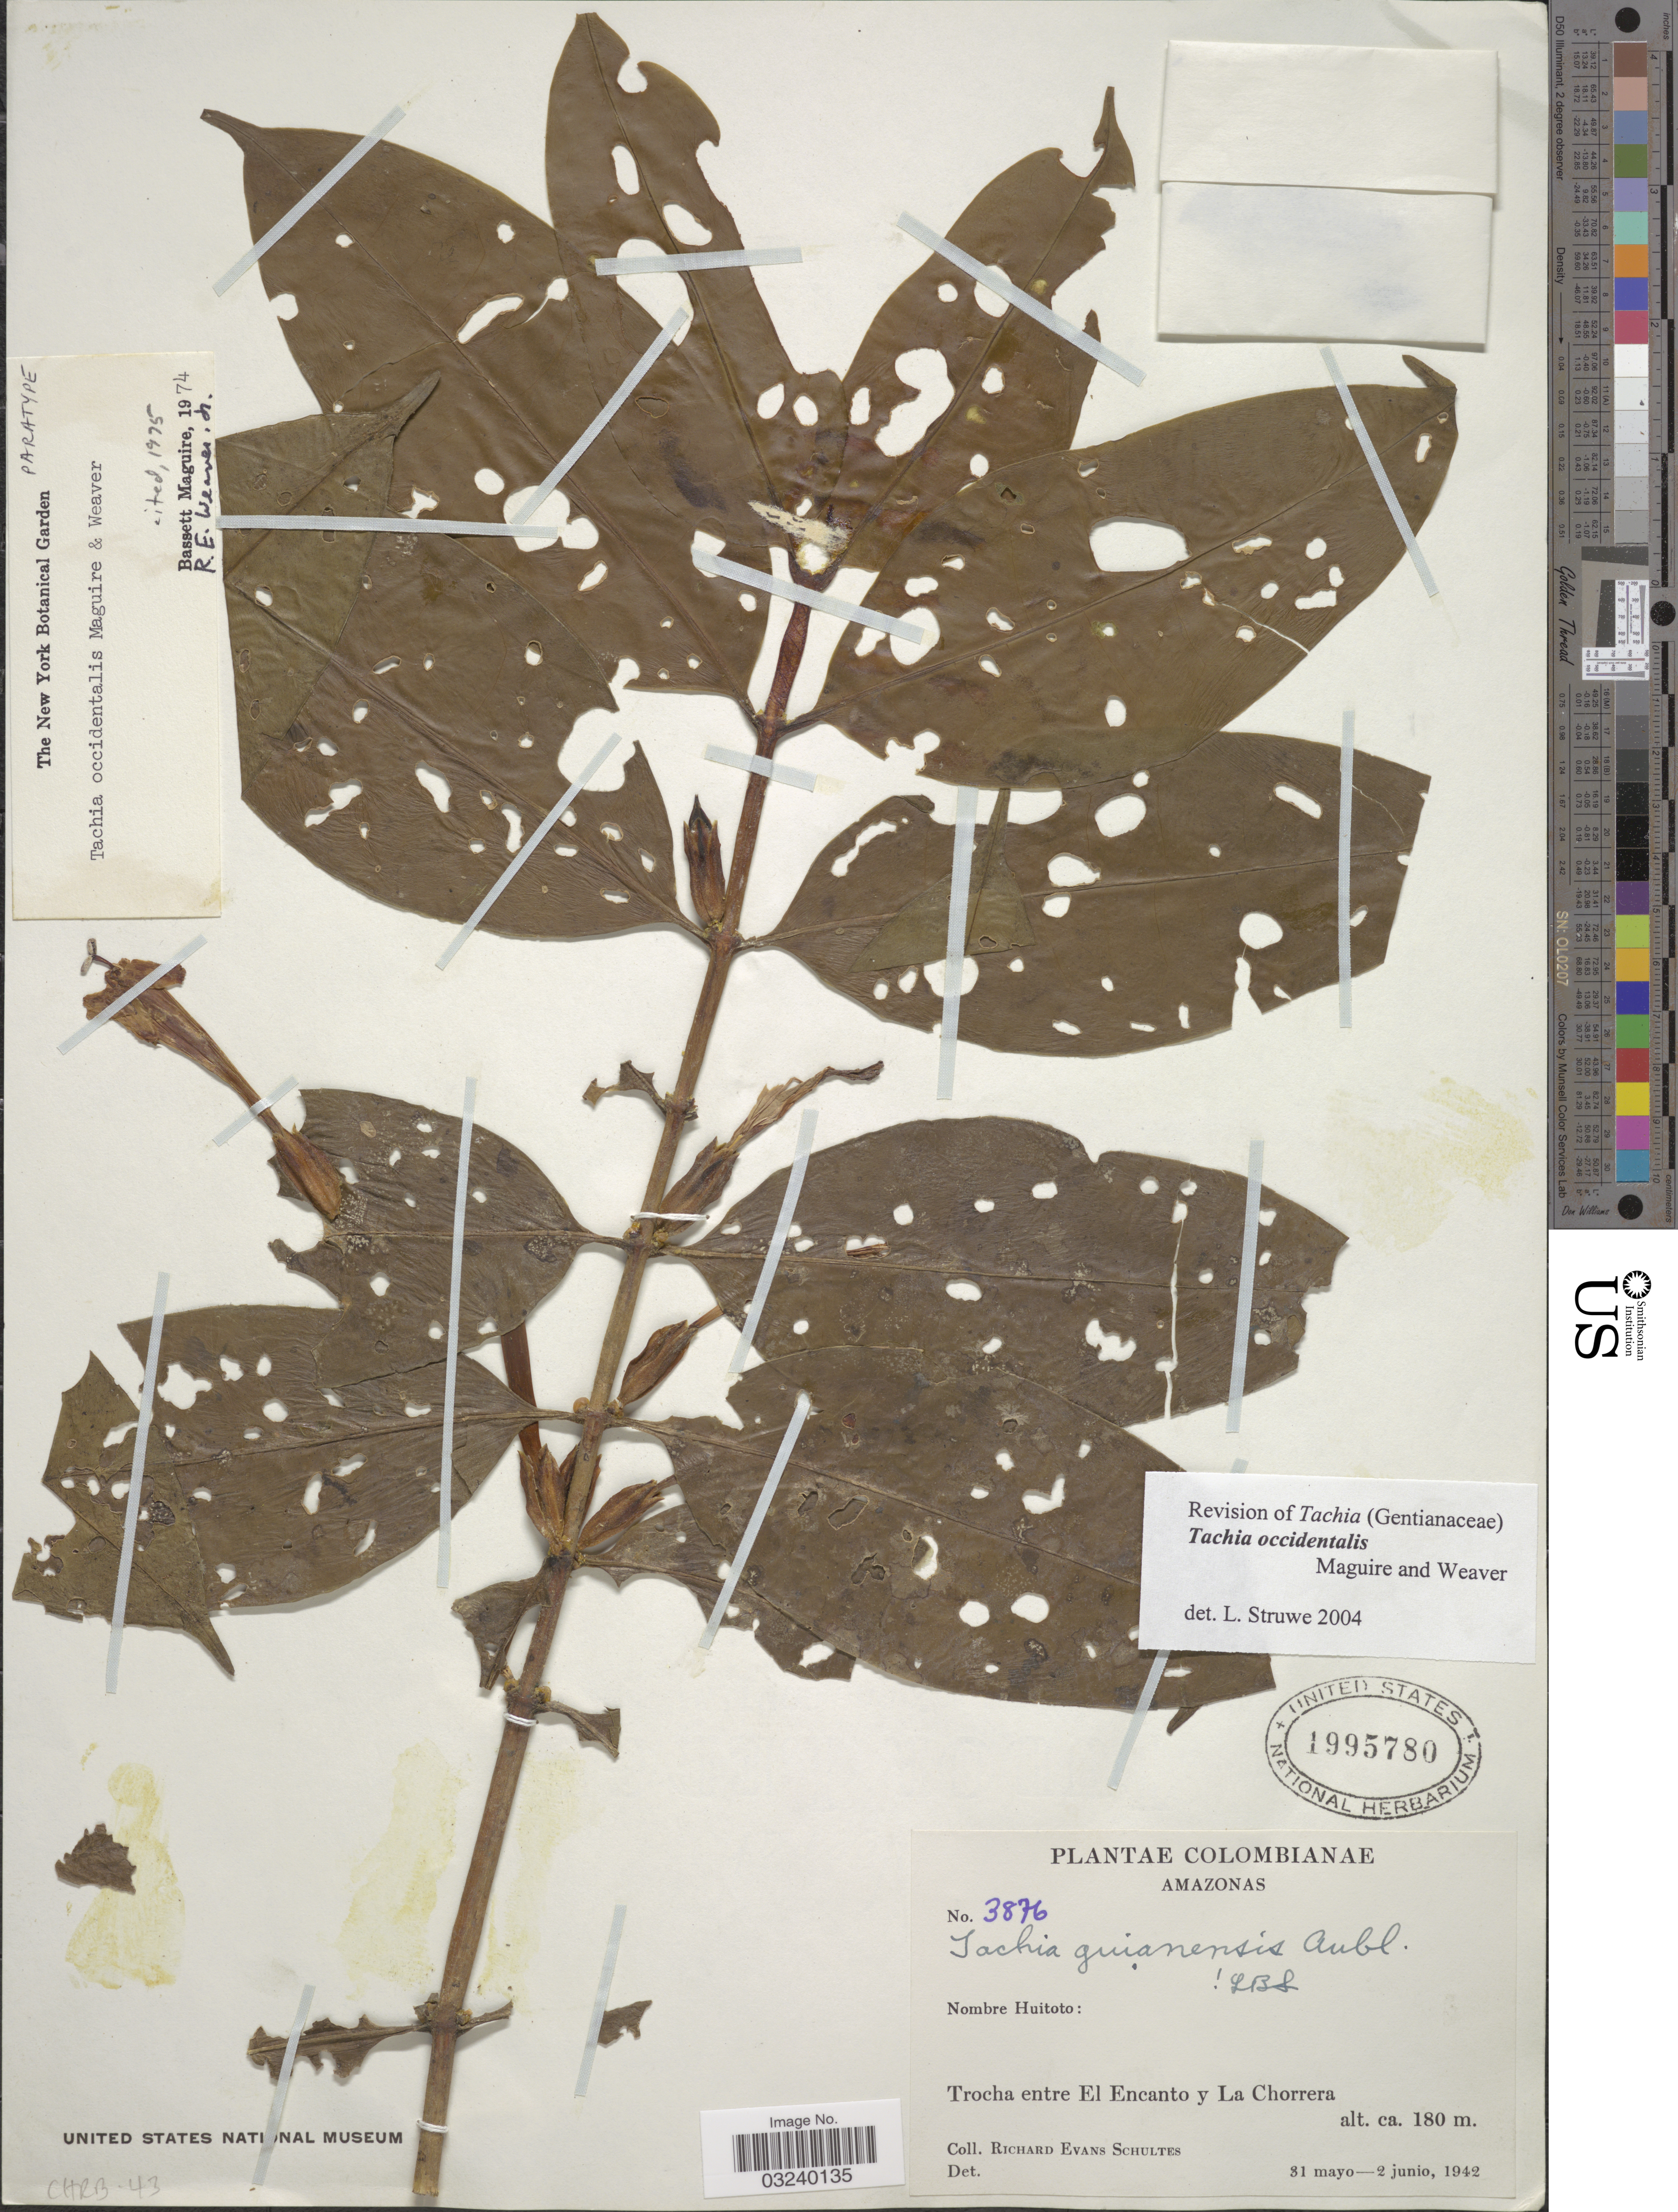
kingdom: Plantae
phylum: Tracheophyta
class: Magnoliopsida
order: Gentianales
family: Gentianaceae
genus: Tachia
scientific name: Tachia occidentalis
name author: Maguire & Weaver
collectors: R. E. Schultes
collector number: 3876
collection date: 1942-05-31/1942-06-02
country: Colombia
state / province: Amazônas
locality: Trocha entre El Encanto y La Chorrera.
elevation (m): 180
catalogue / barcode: US 1995780